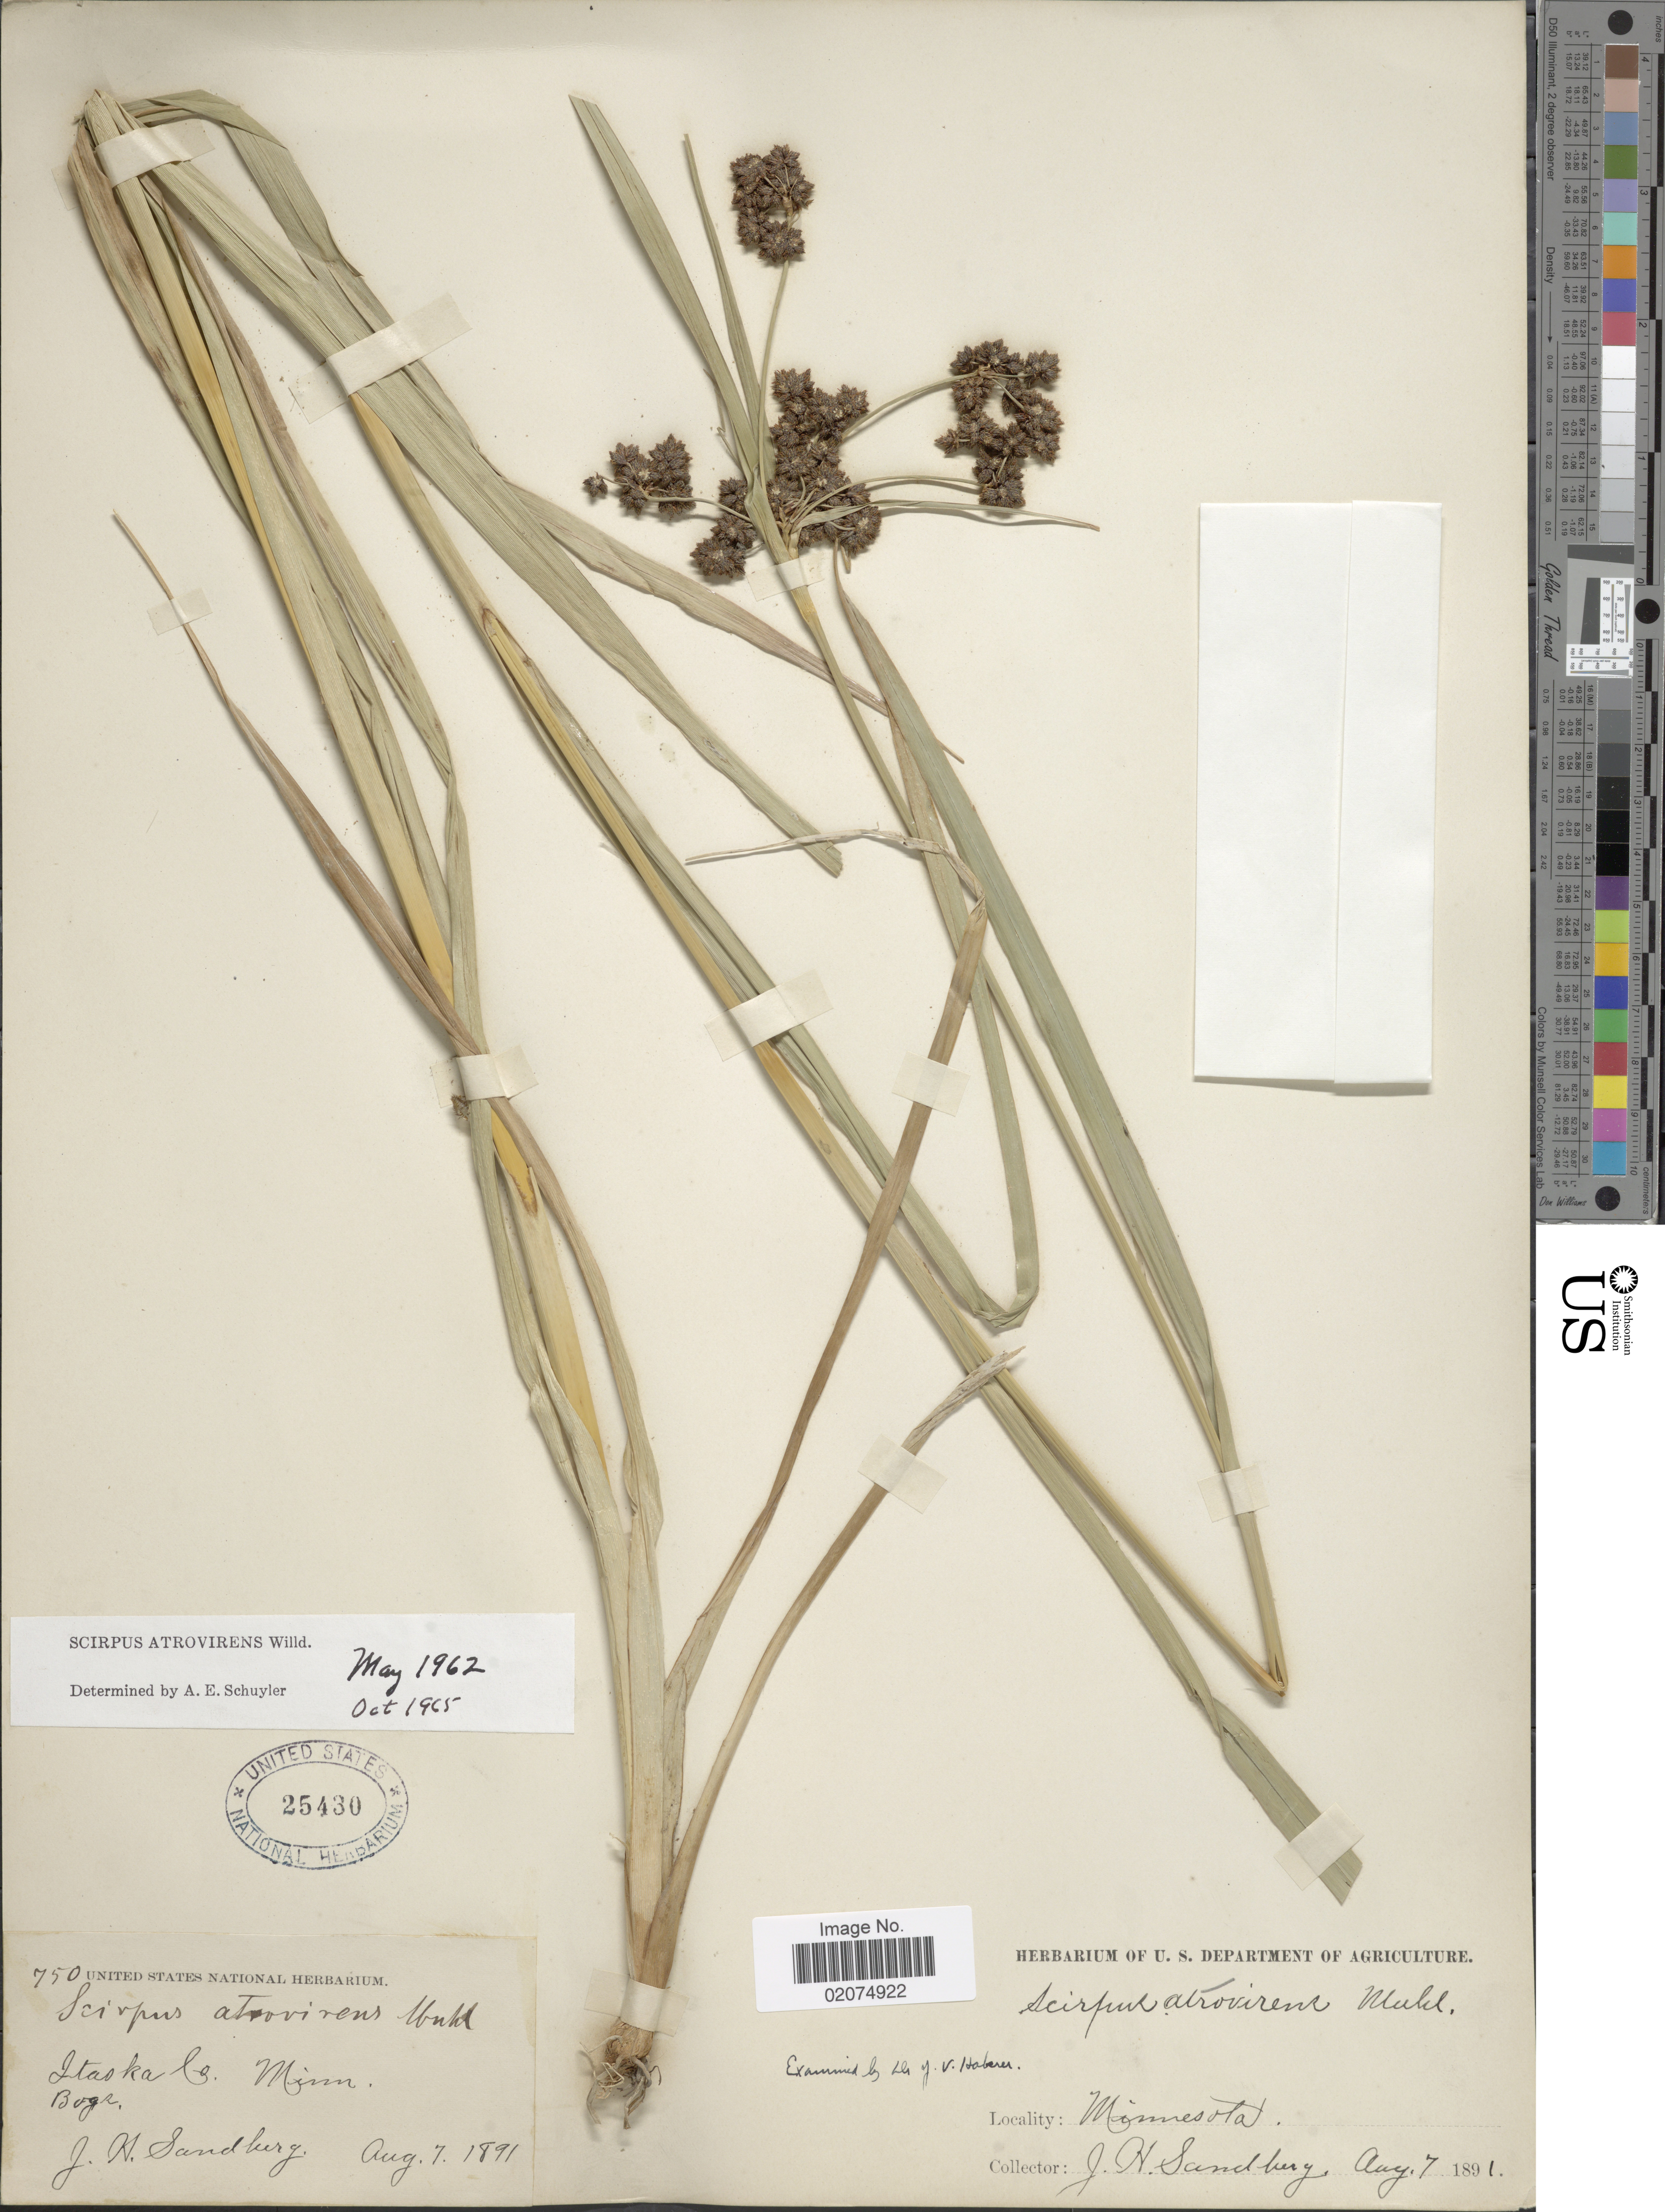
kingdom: Plantae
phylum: Tracheophyta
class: Liliopsida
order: Poales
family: Cyperaceae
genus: Scirpus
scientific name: Scirpus atrovirens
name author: Willd.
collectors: J. H. Sandberg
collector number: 750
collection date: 1891-08-07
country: United States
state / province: Minnesota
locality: Itaska Co., Minn.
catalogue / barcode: US 25430